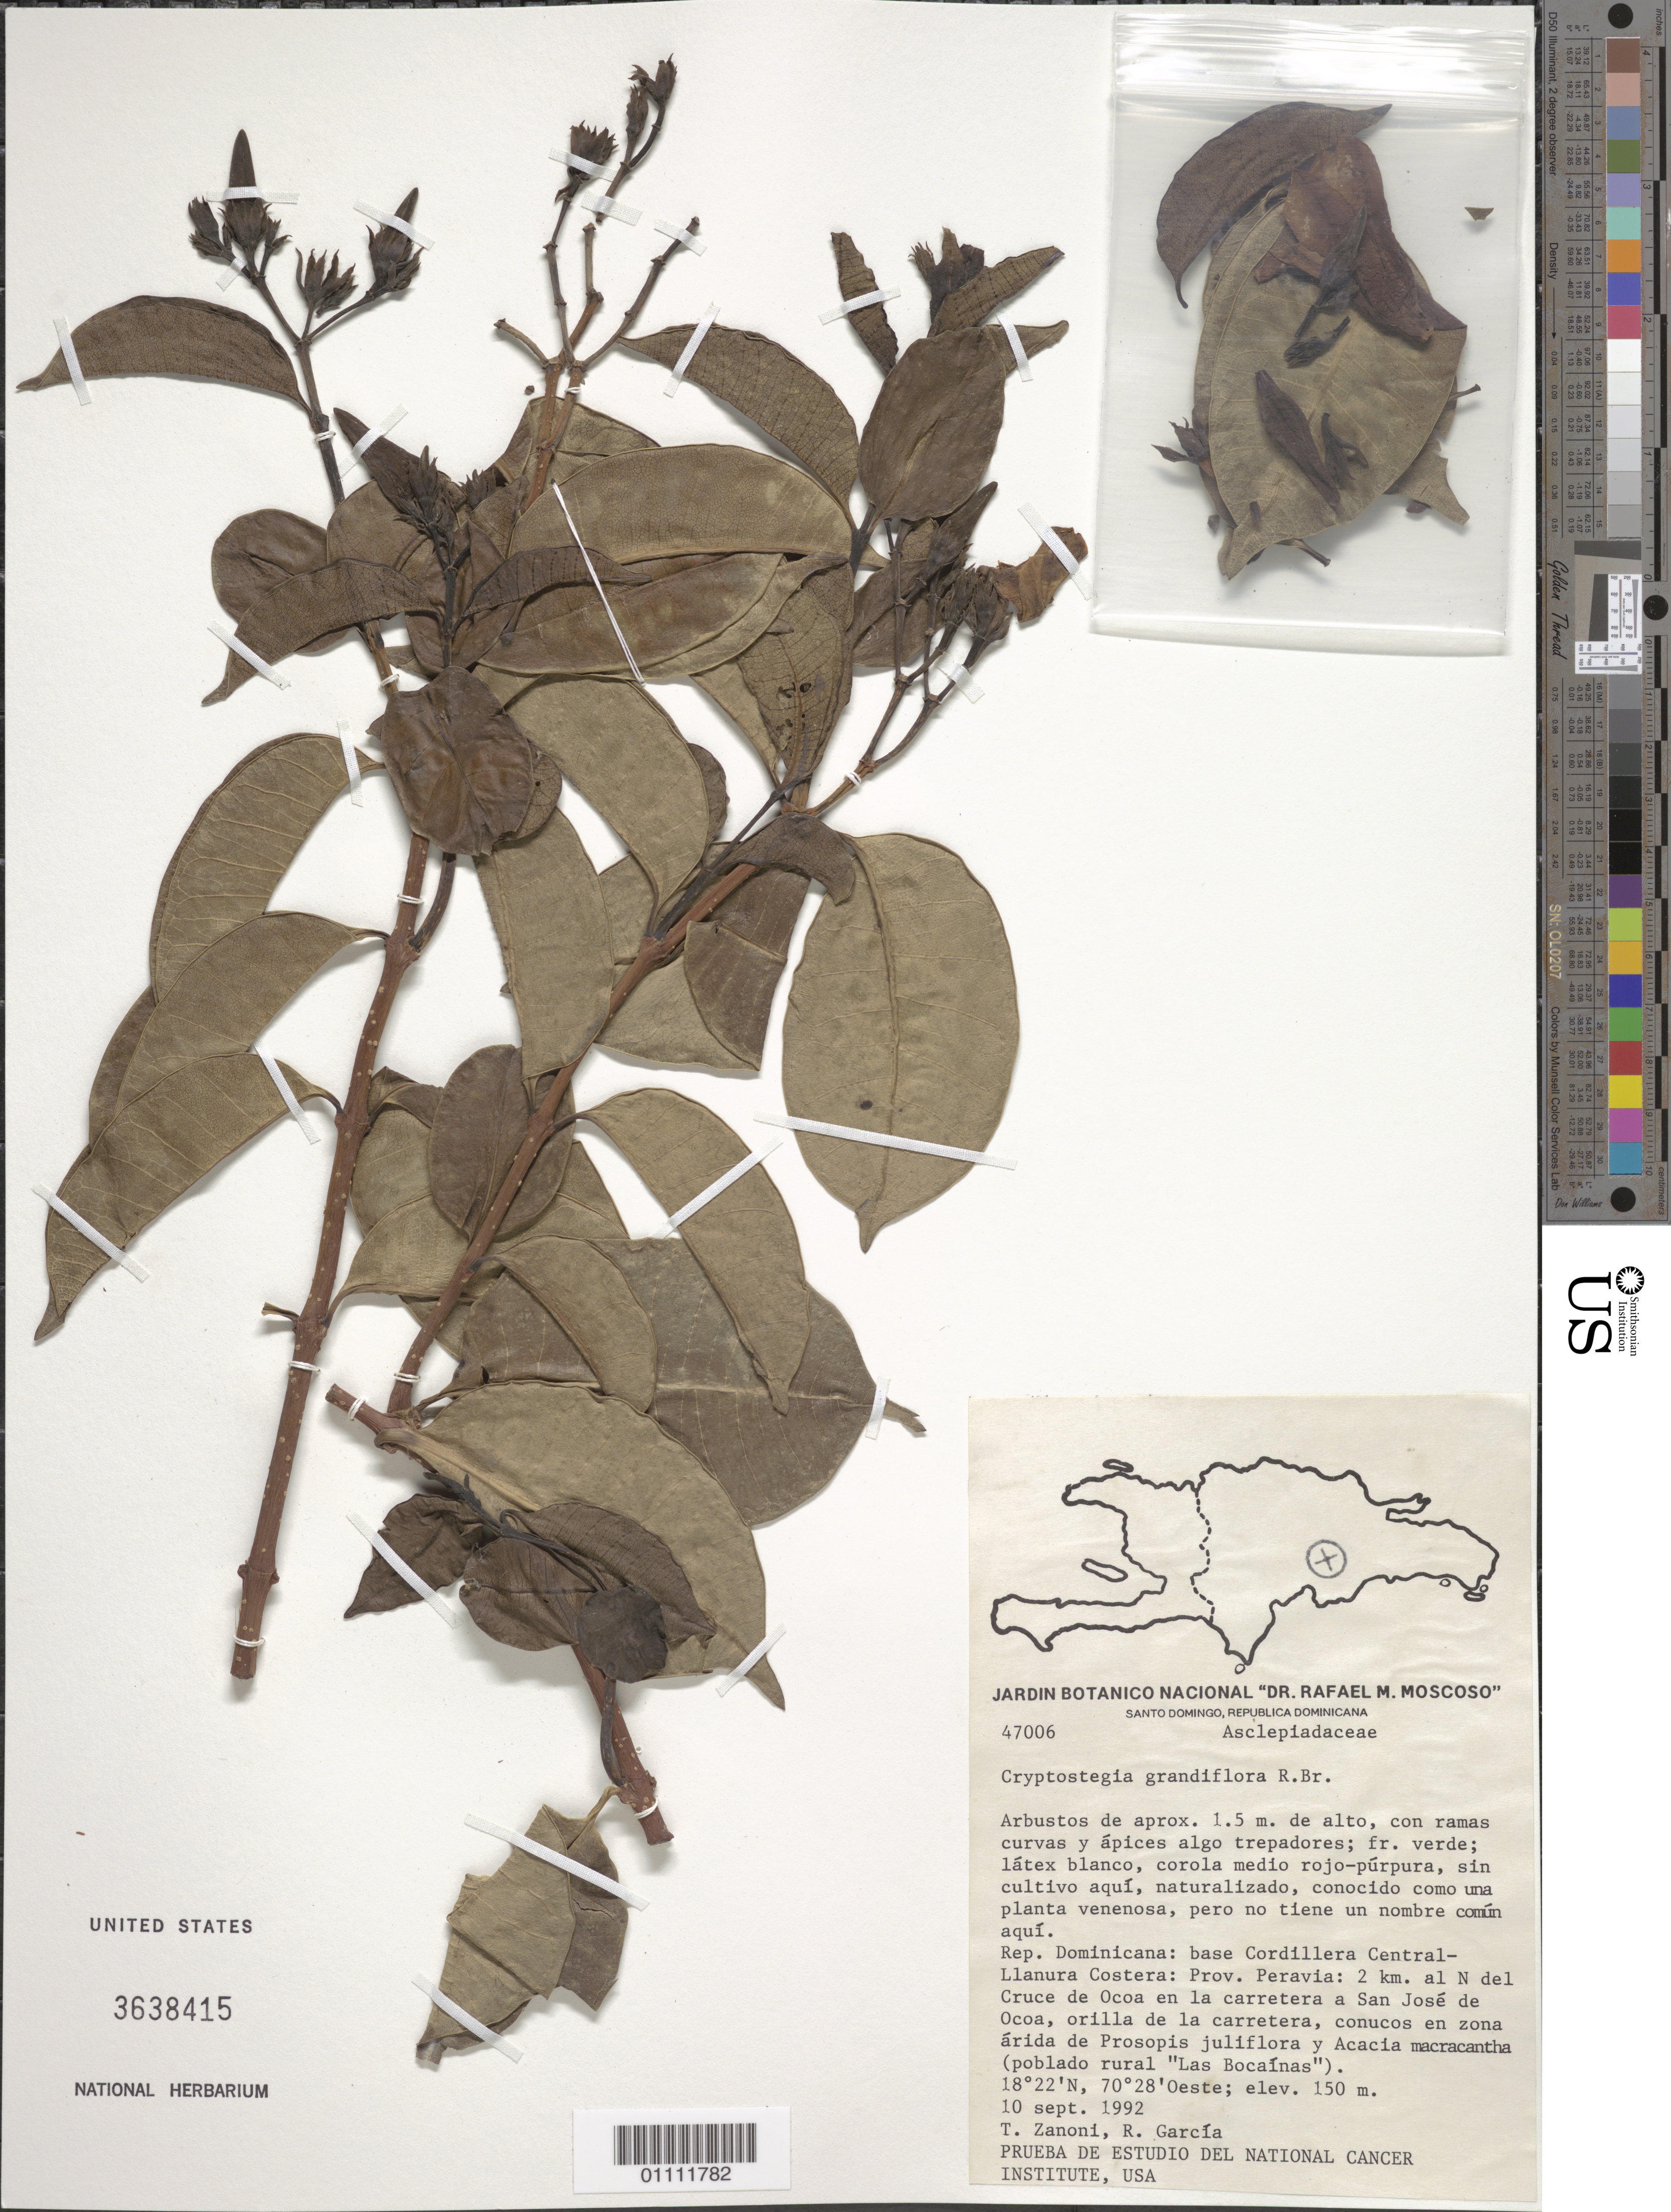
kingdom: Plantae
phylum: Tracheophyta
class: Magnoliopsida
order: Gentianales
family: Apocynaceae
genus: Cryptostegia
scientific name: Cryptostegia grandiflora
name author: Roxb. ex R. Br.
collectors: T. A. Zanoni & R. G. García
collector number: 47006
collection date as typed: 10 Sep 1992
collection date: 1992-09-10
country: Dominican Republic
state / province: Peravia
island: Hispaniola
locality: Cordillera Central-Llanura Costera, 2 km el N del Cruce de Ocoa en la carretera a San José de Ocoa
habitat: Orilla de la carretera, conucos en zona árida de Prosopis julifolora y Acacia macracantha (poblado rural "Las Bocaínas")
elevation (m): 150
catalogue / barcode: US 3638415